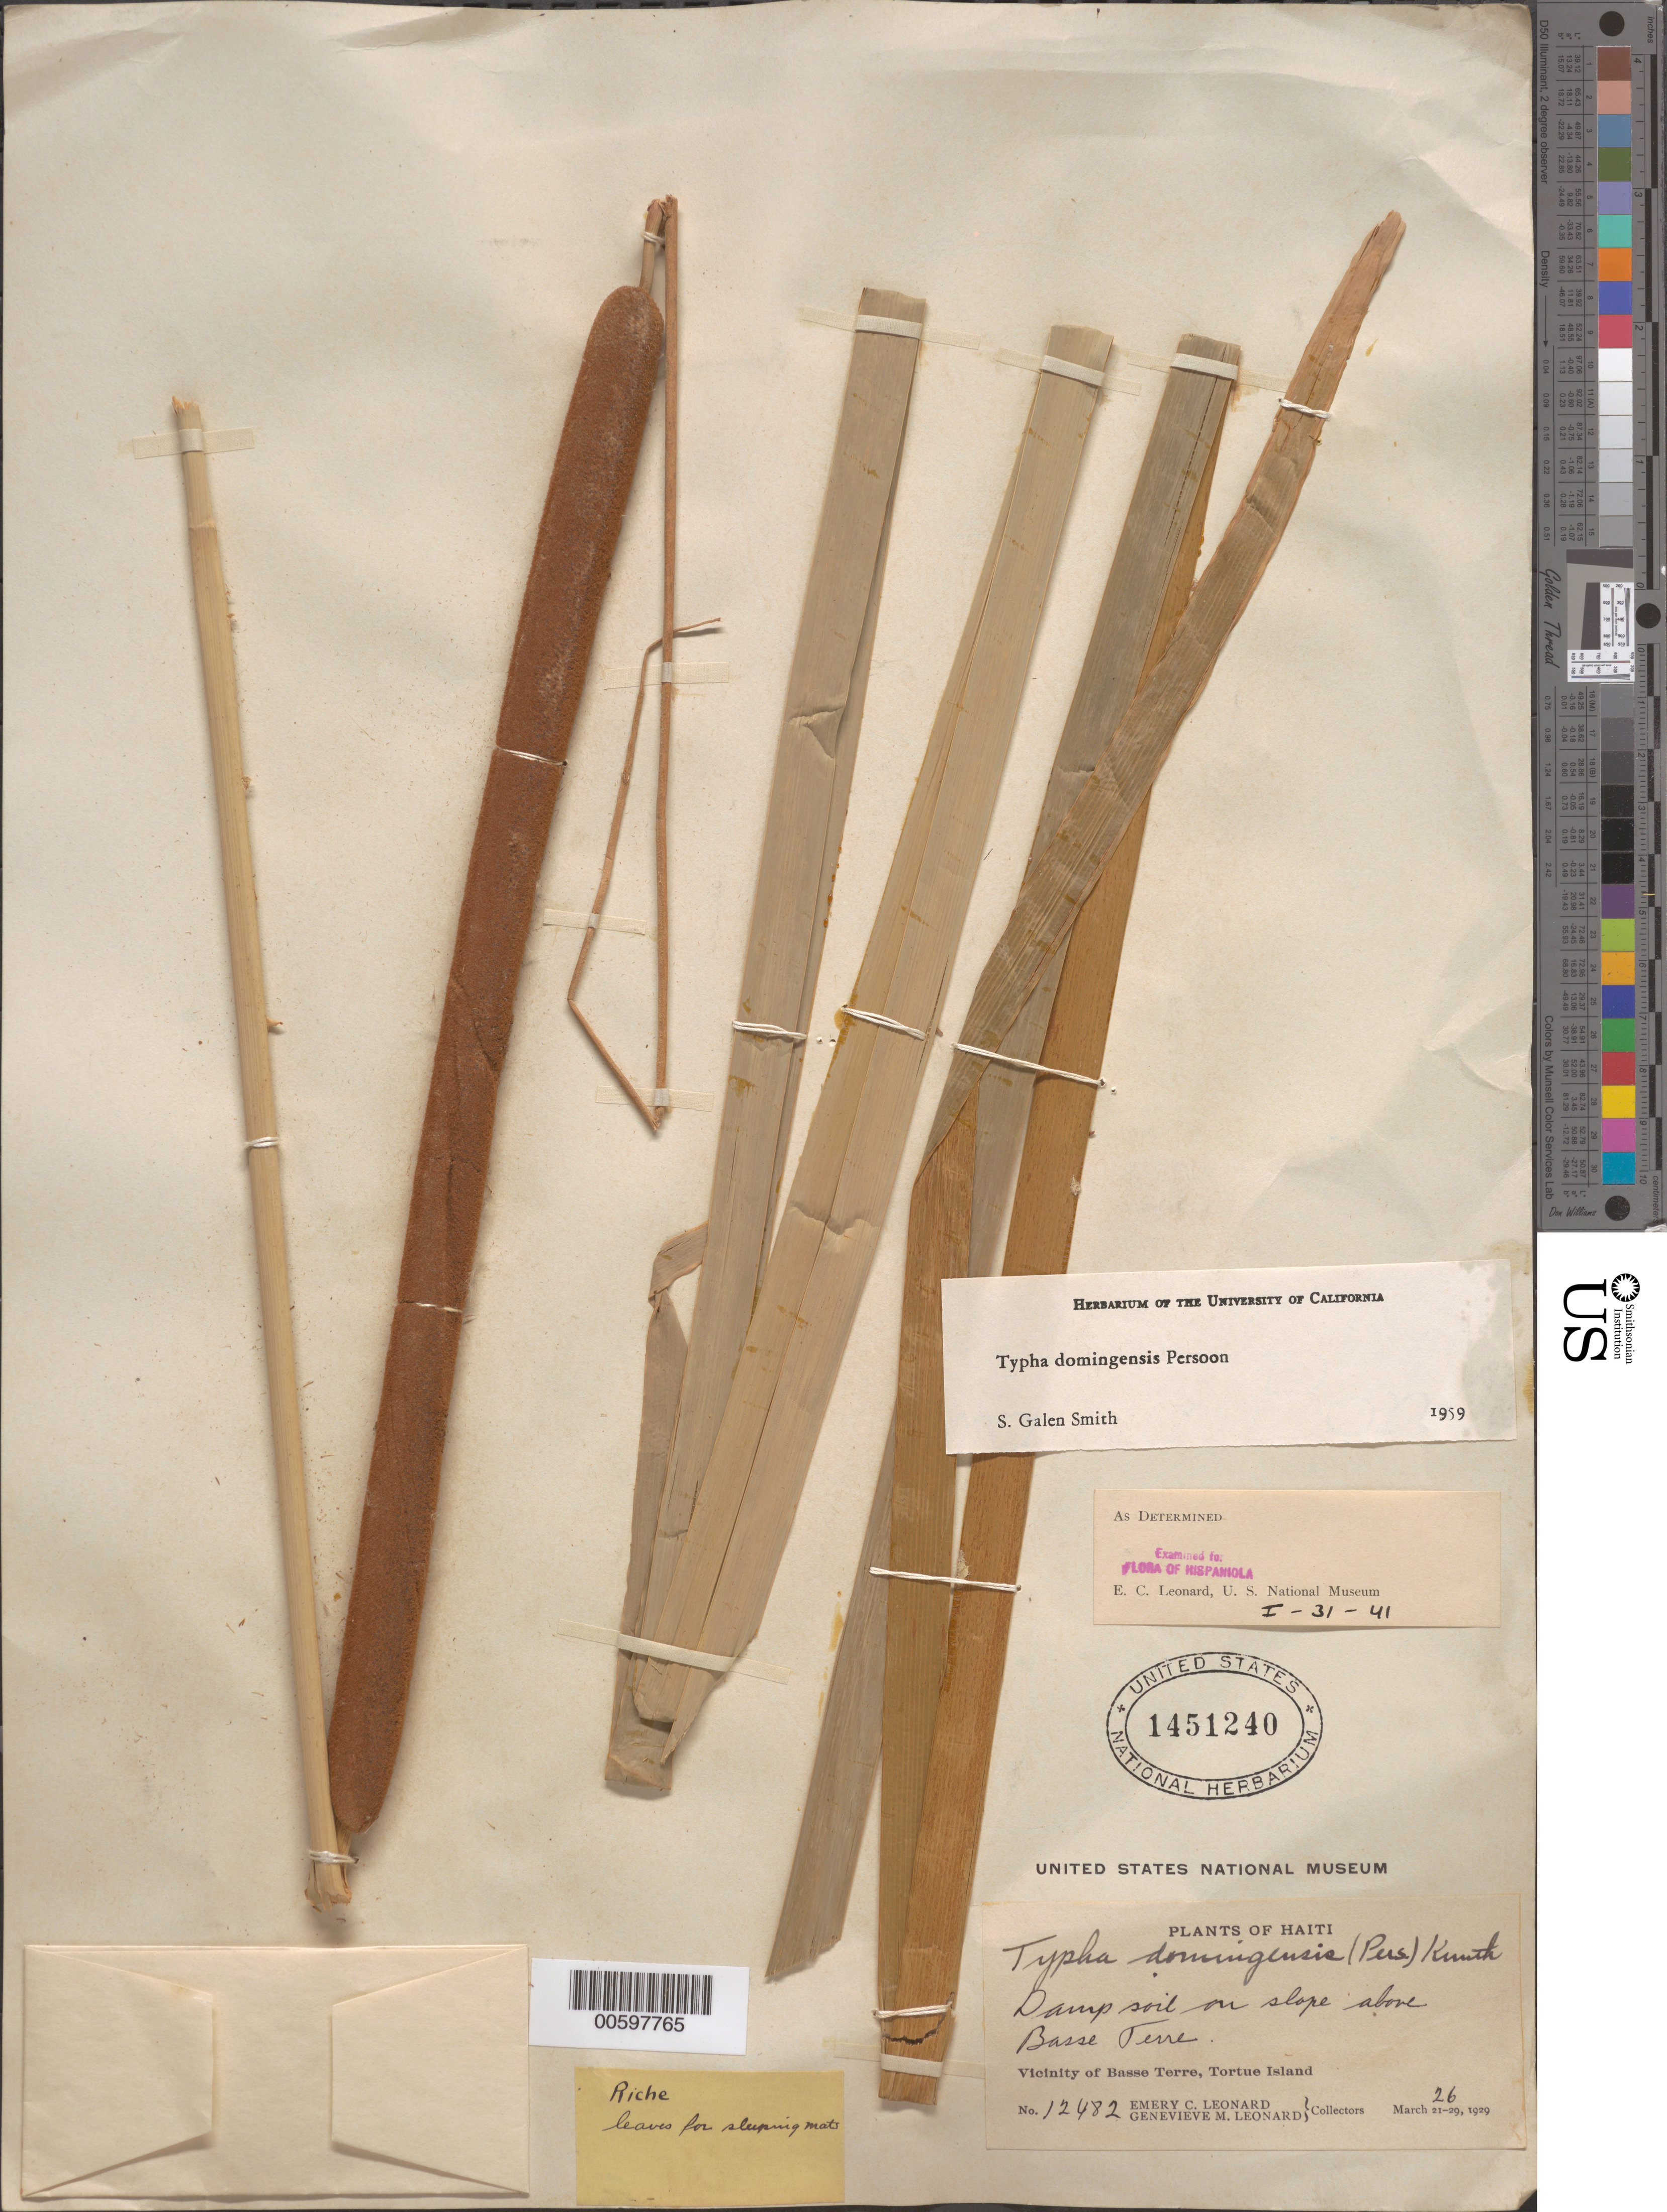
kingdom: Plantae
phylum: Tracheophyta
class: Liliopsida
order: Poales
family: Typhaceae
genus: Typha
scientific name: Typha domingensis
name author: Pers.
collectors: E. C. Leonard & G. M. Leonard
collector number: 12482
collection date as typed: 26 Mar 1929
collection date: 1929-03-26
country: Haiti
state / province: Nord-Ouest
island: Tortuga Island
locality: Basse Terre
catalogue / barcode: US 1451240